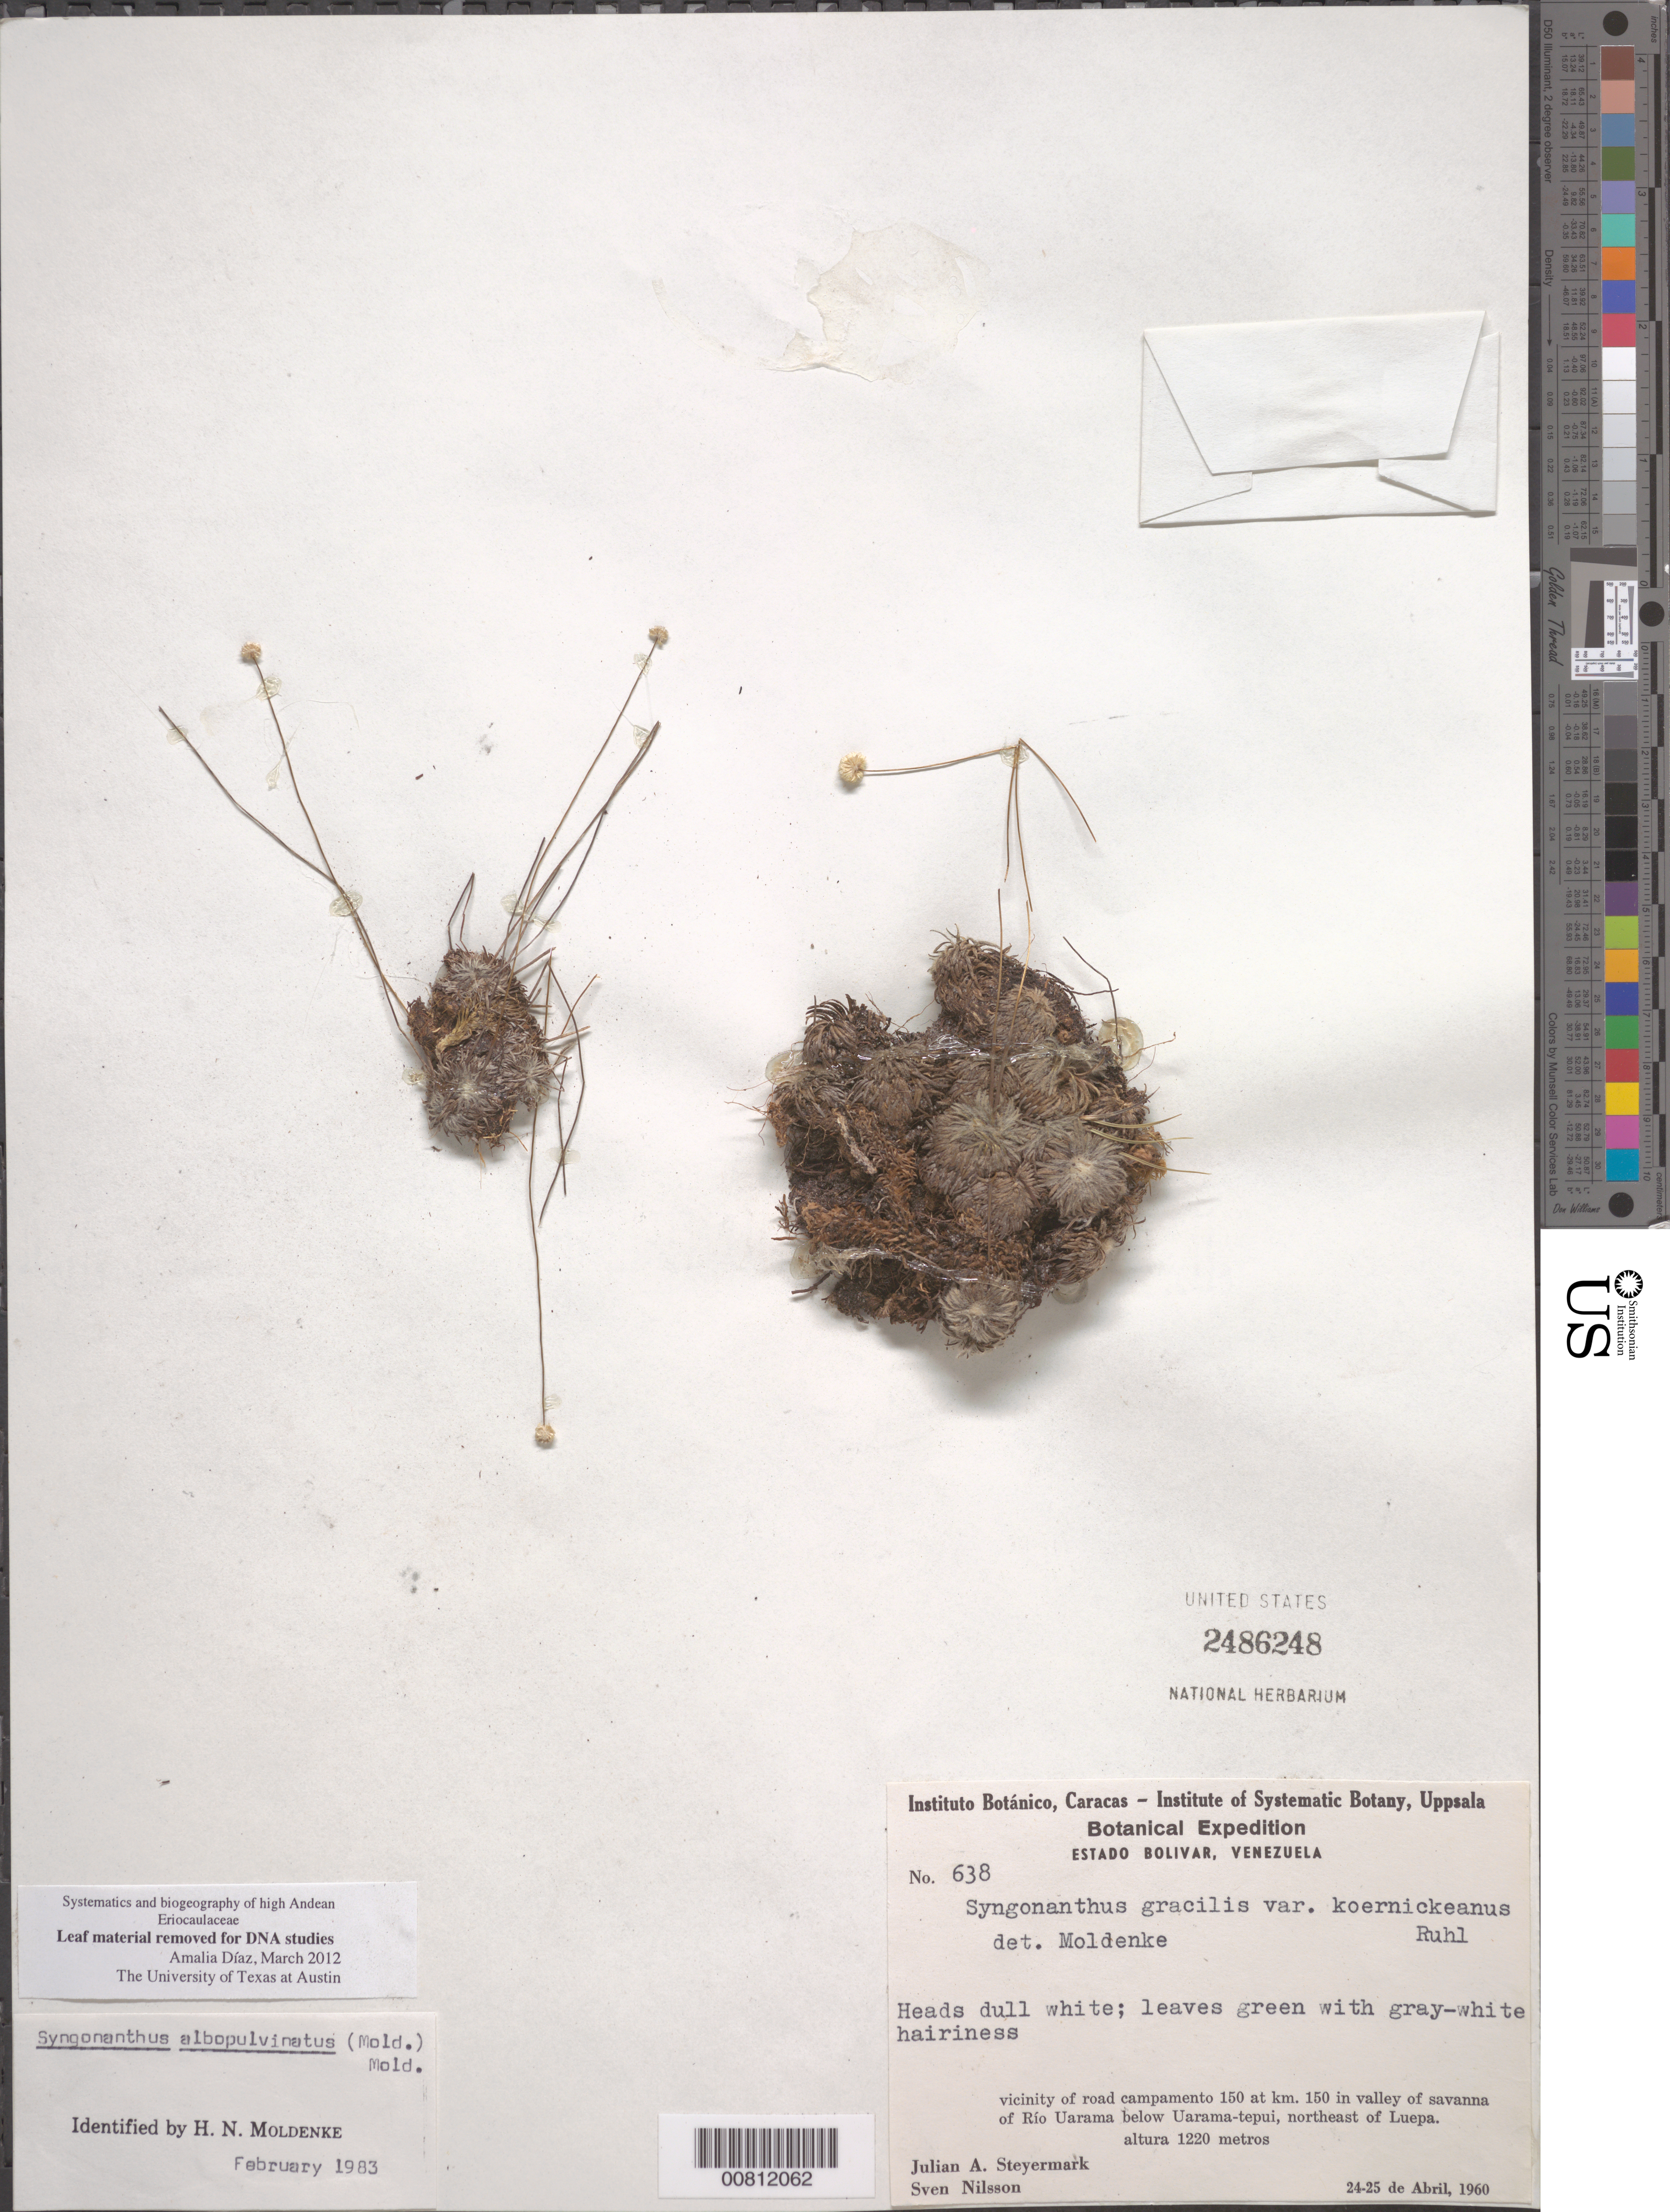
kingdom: Plantae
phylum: Tracheophyta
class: Liliopsida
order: Poales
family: Eriocaulaceae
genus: Syngonanthus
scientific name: Syngonanthus albopulvinatus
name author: (Moldenke) Moldenke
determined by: Moldenke, H. N.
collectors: J. Steyermark & S. Nilsson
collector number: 60 638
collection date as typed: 24-Apr-60 to 25-Apr-60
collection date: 1960-04-24/1960-04-25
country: Venezuela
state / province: Bolívar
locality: Río Uarama, below Uarama-tepuí, NE of Luepa, vic. of road campamento 150 at km 150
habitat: Valley of savanna of river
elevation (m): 1220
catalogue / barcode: US 2486248